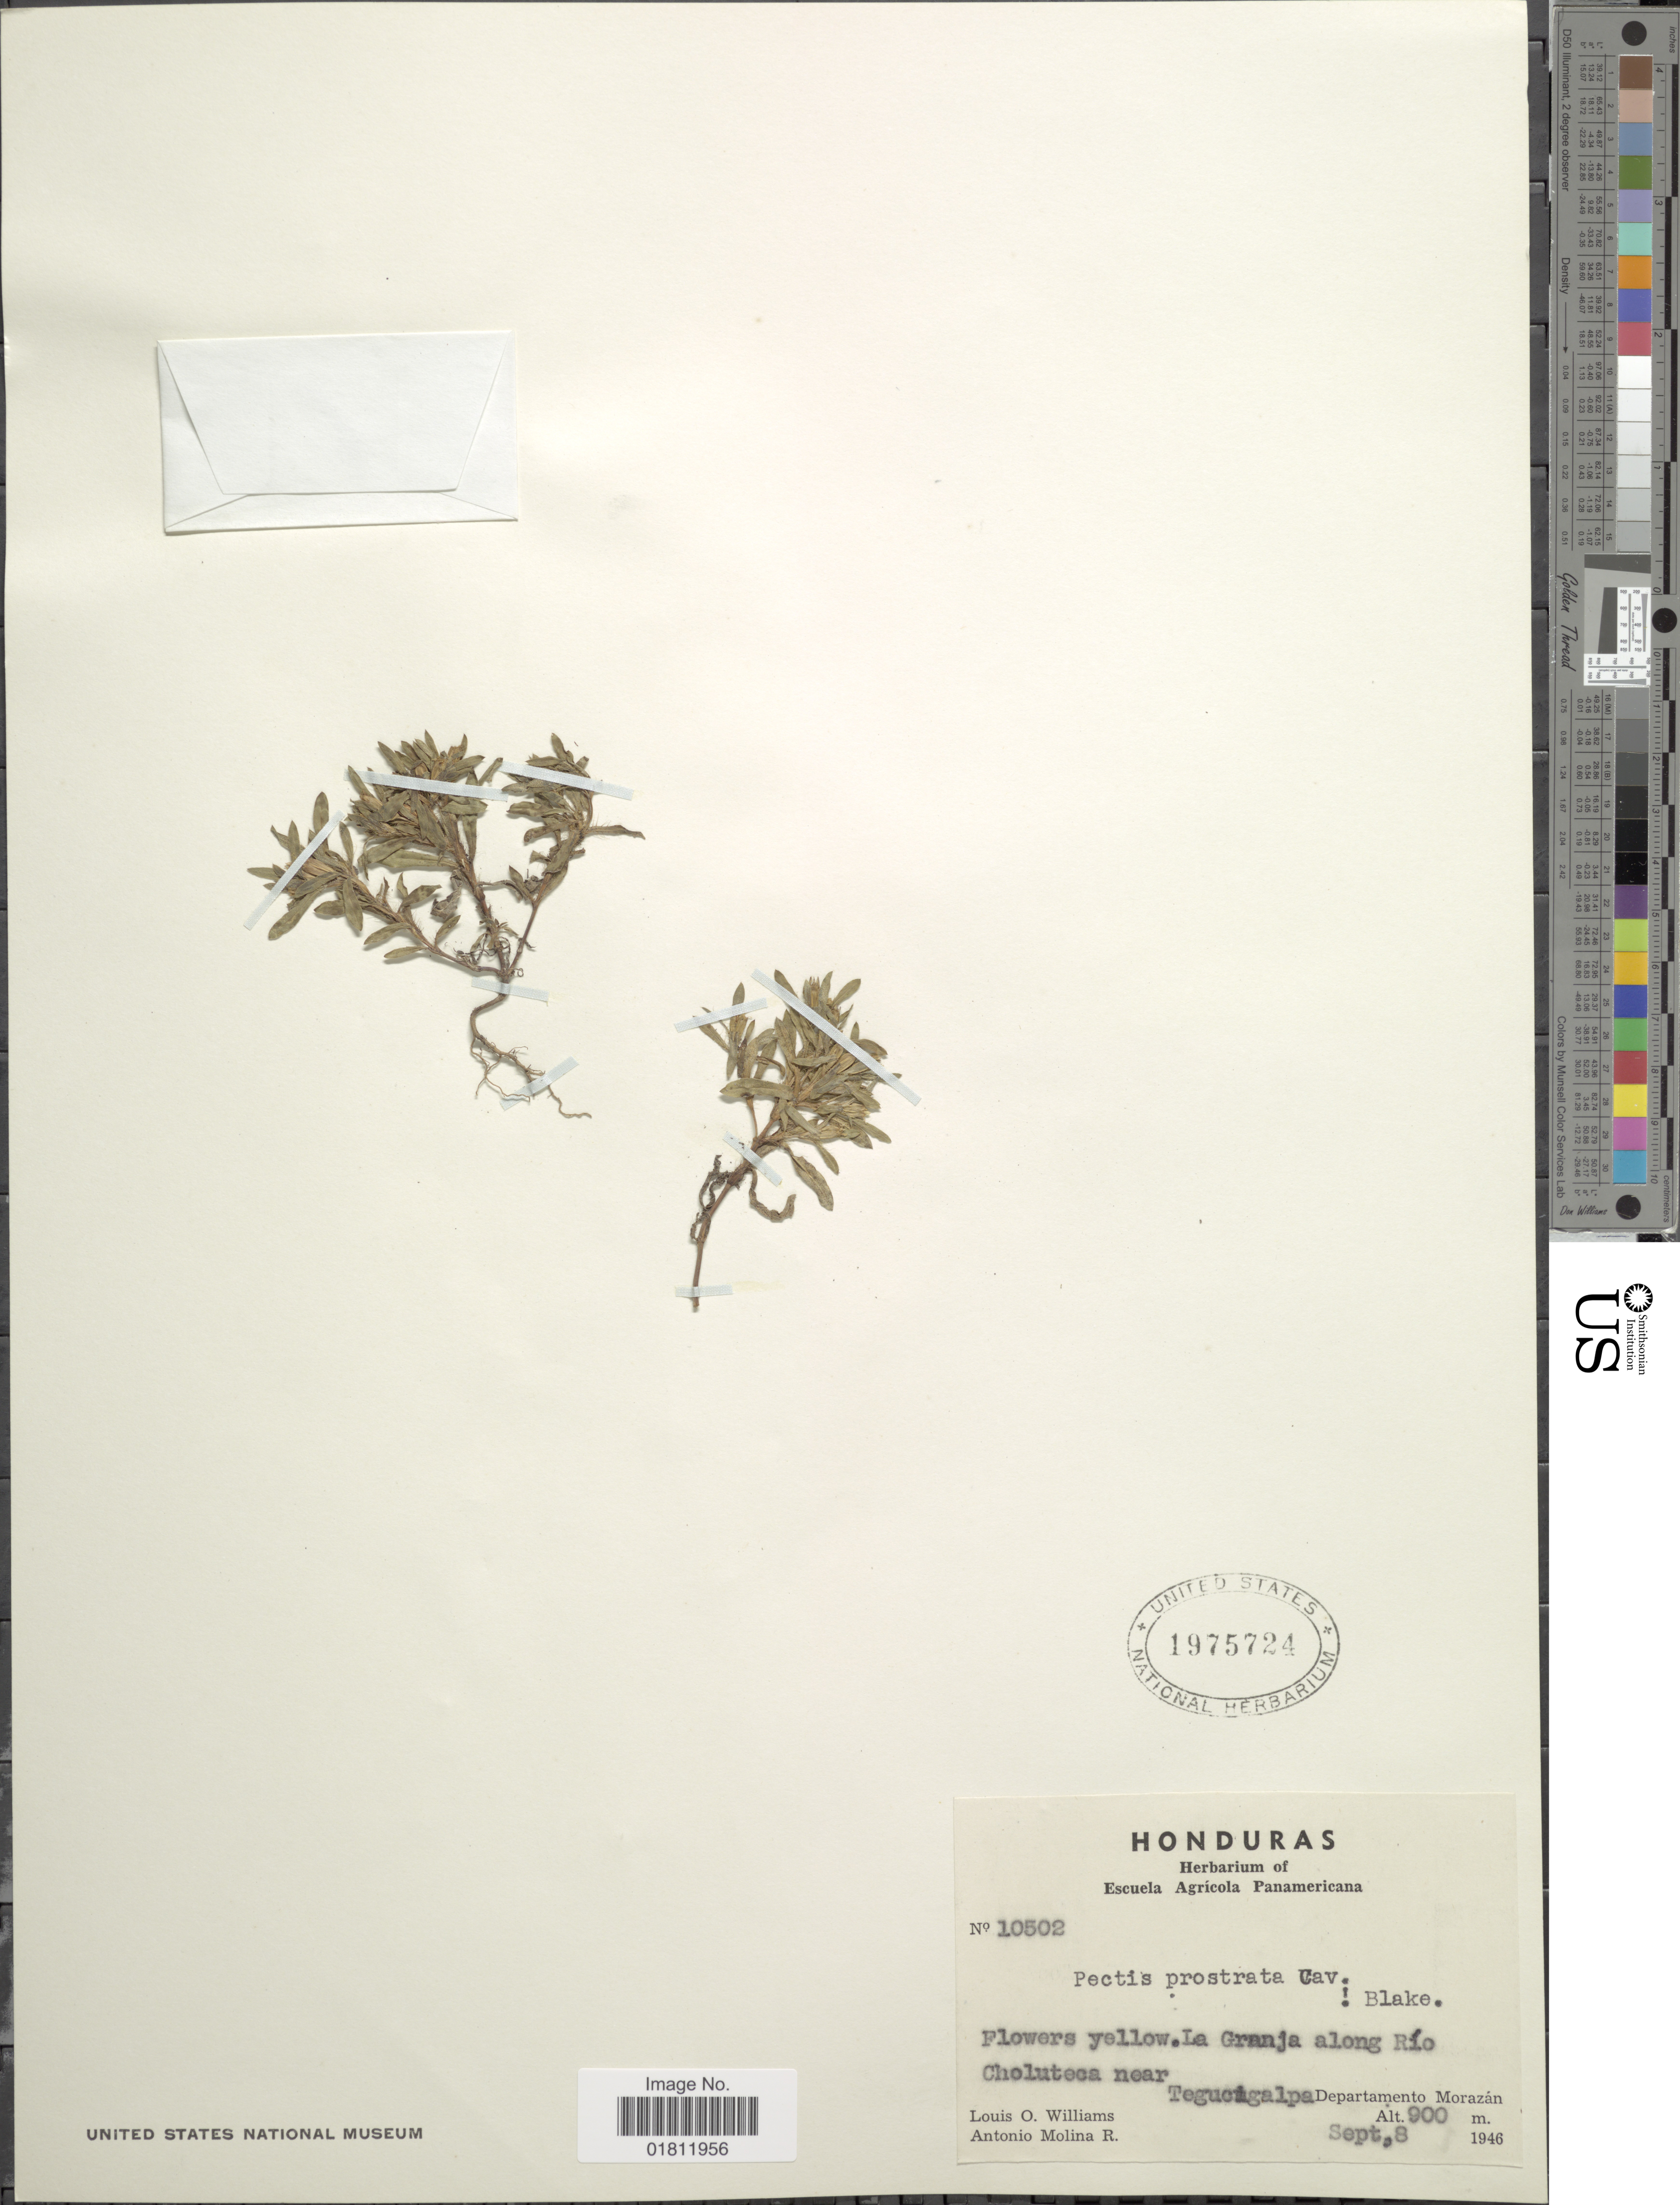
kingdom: Plantae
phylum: Tracheophyta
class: Magnoliopsida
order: Asterales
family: Asteraceae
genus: Pectis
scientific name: Pectis prostrata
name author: Cav.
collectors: L. O. Williams & A. Molina R.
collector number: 10502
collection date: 1946-09-08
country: Honduras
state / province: Fco. Morazán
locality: Choluteca near Tegucigalpa, Departamento Morazan.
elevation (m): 900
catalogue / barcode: US 1975724